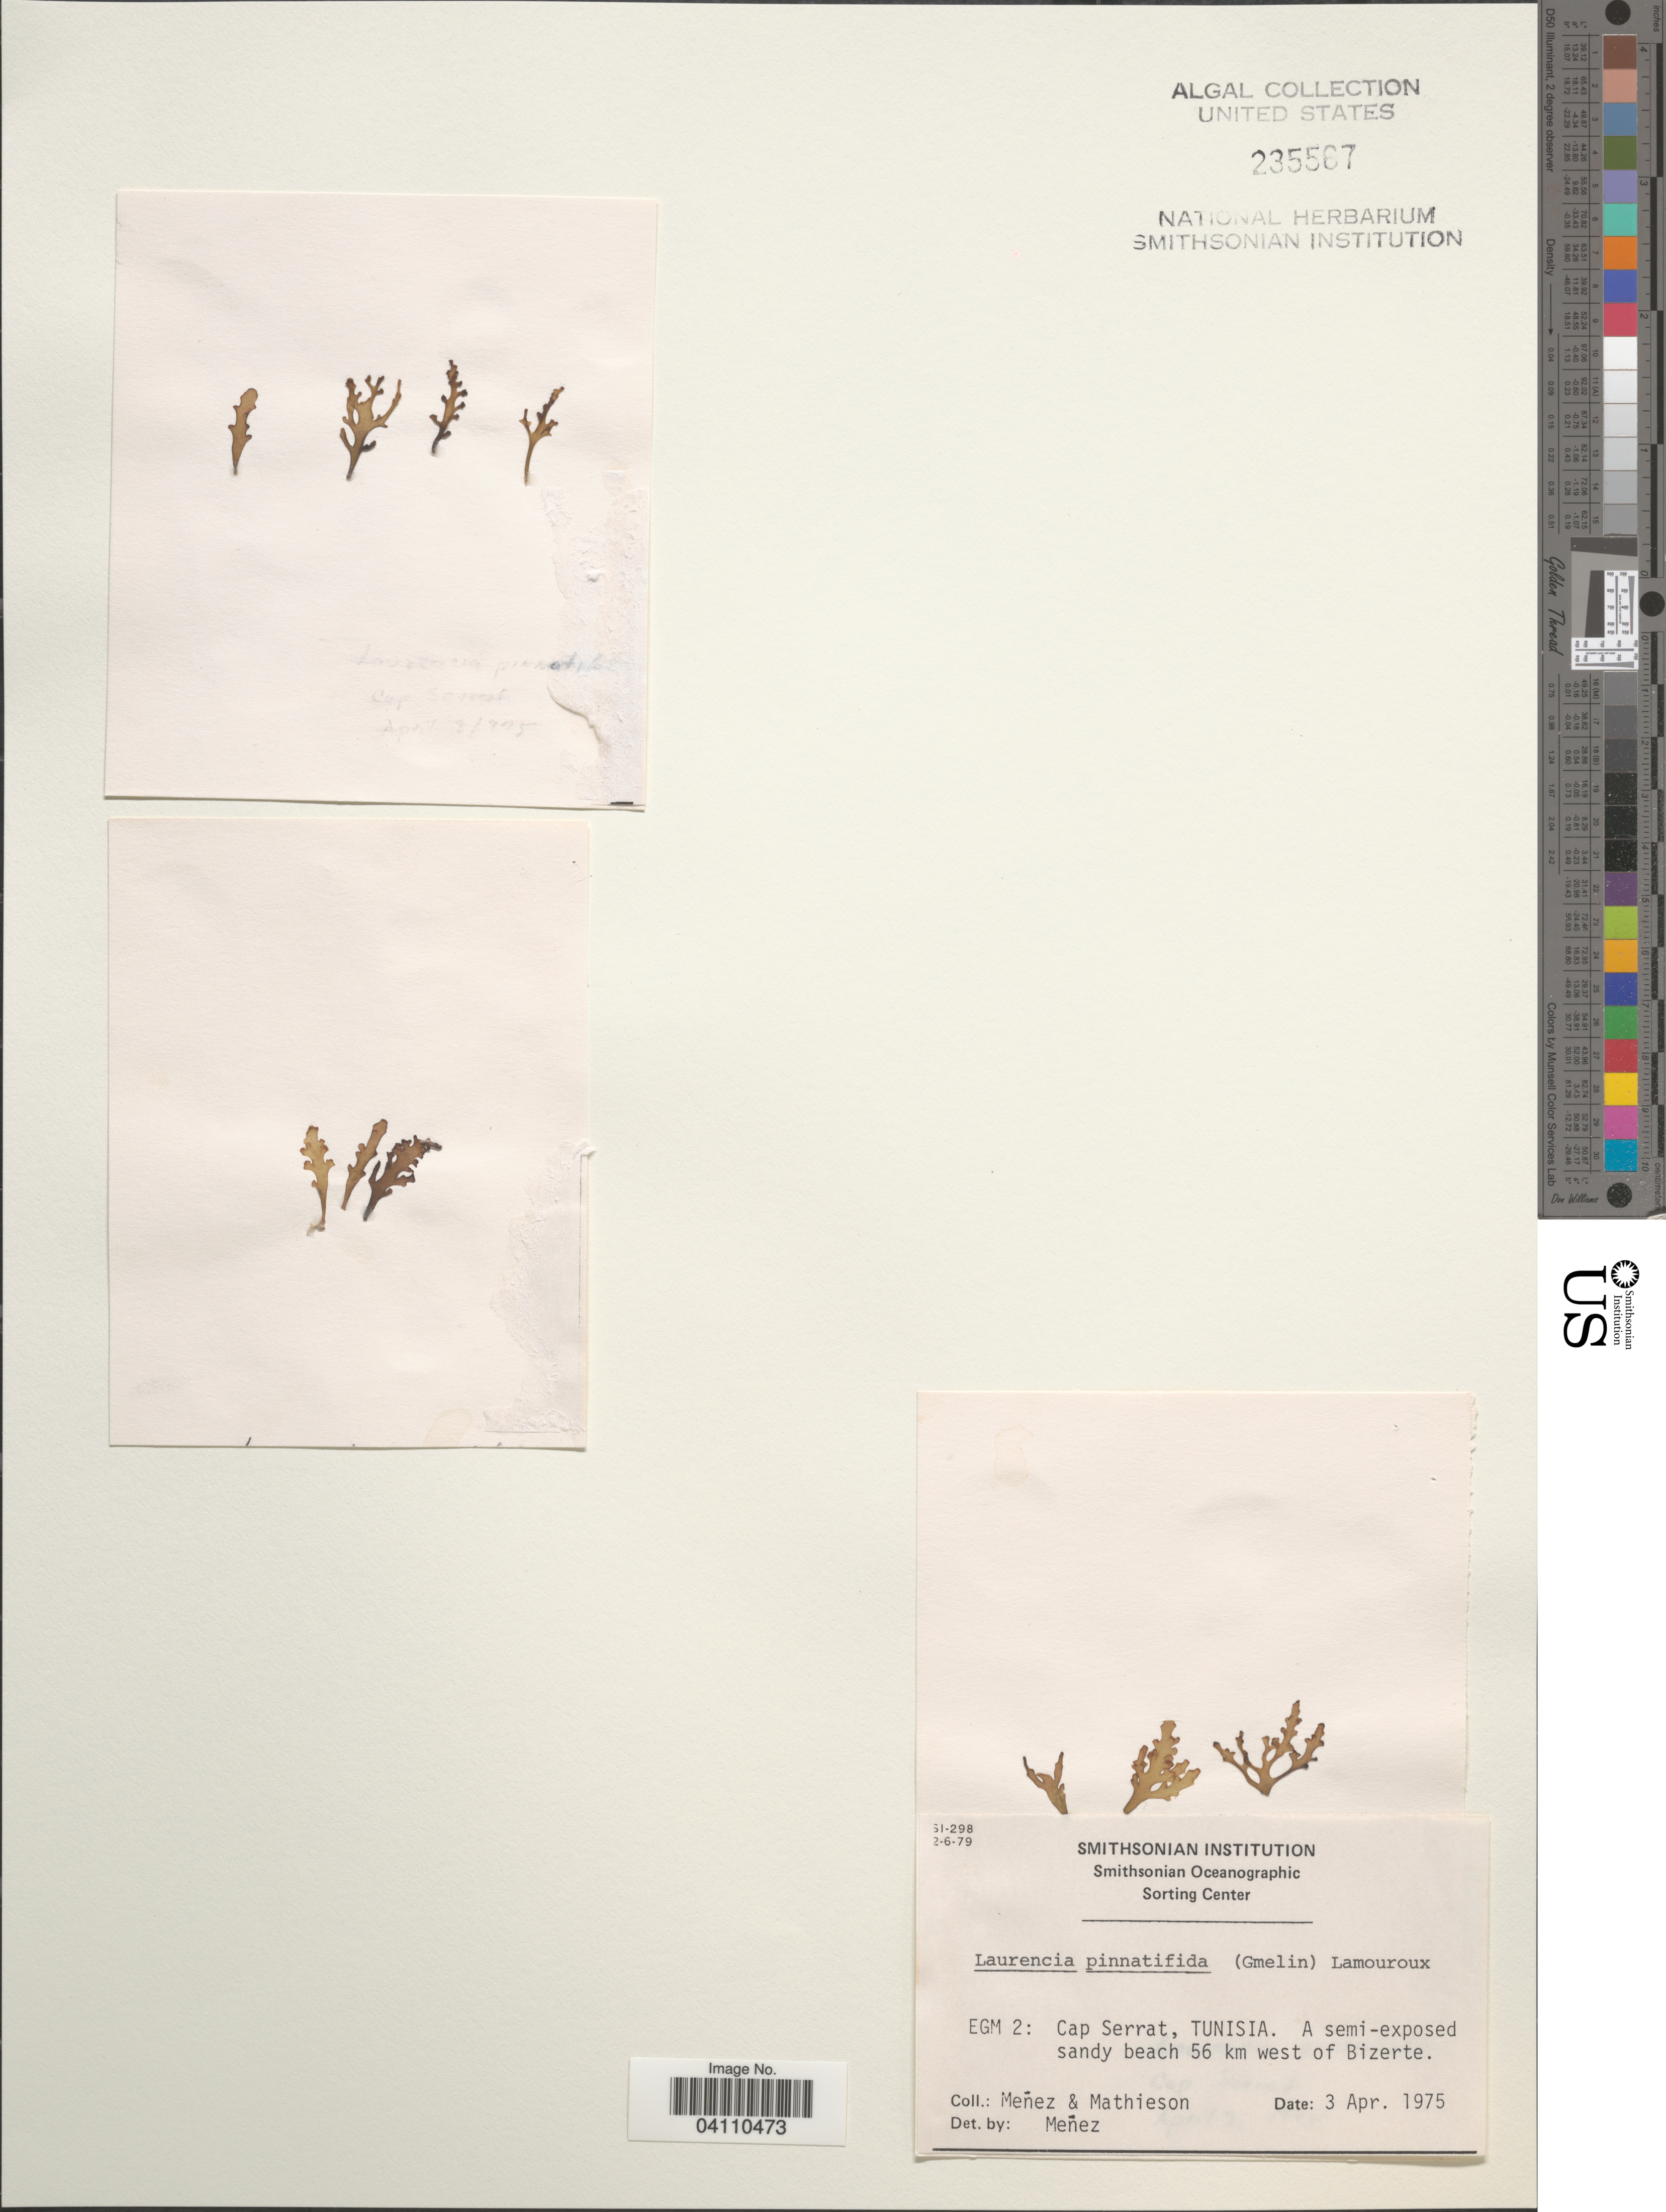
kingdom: Plantae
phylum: Rhodophyta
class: Florideophyceae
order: Ceramiales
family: Rhodomelaceae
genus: Osmundea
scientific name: Osmundea pinnatifida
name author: (Huds.) Stackh.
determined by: Algae name updating Project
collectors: Menez & Mathieson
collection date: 1975-04-03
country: Tunisia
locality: EGM 2: Cap Serrat, Tunisia. A semi-exposed sandy beach 56 km west of Bizerte.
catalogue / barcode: US 235567